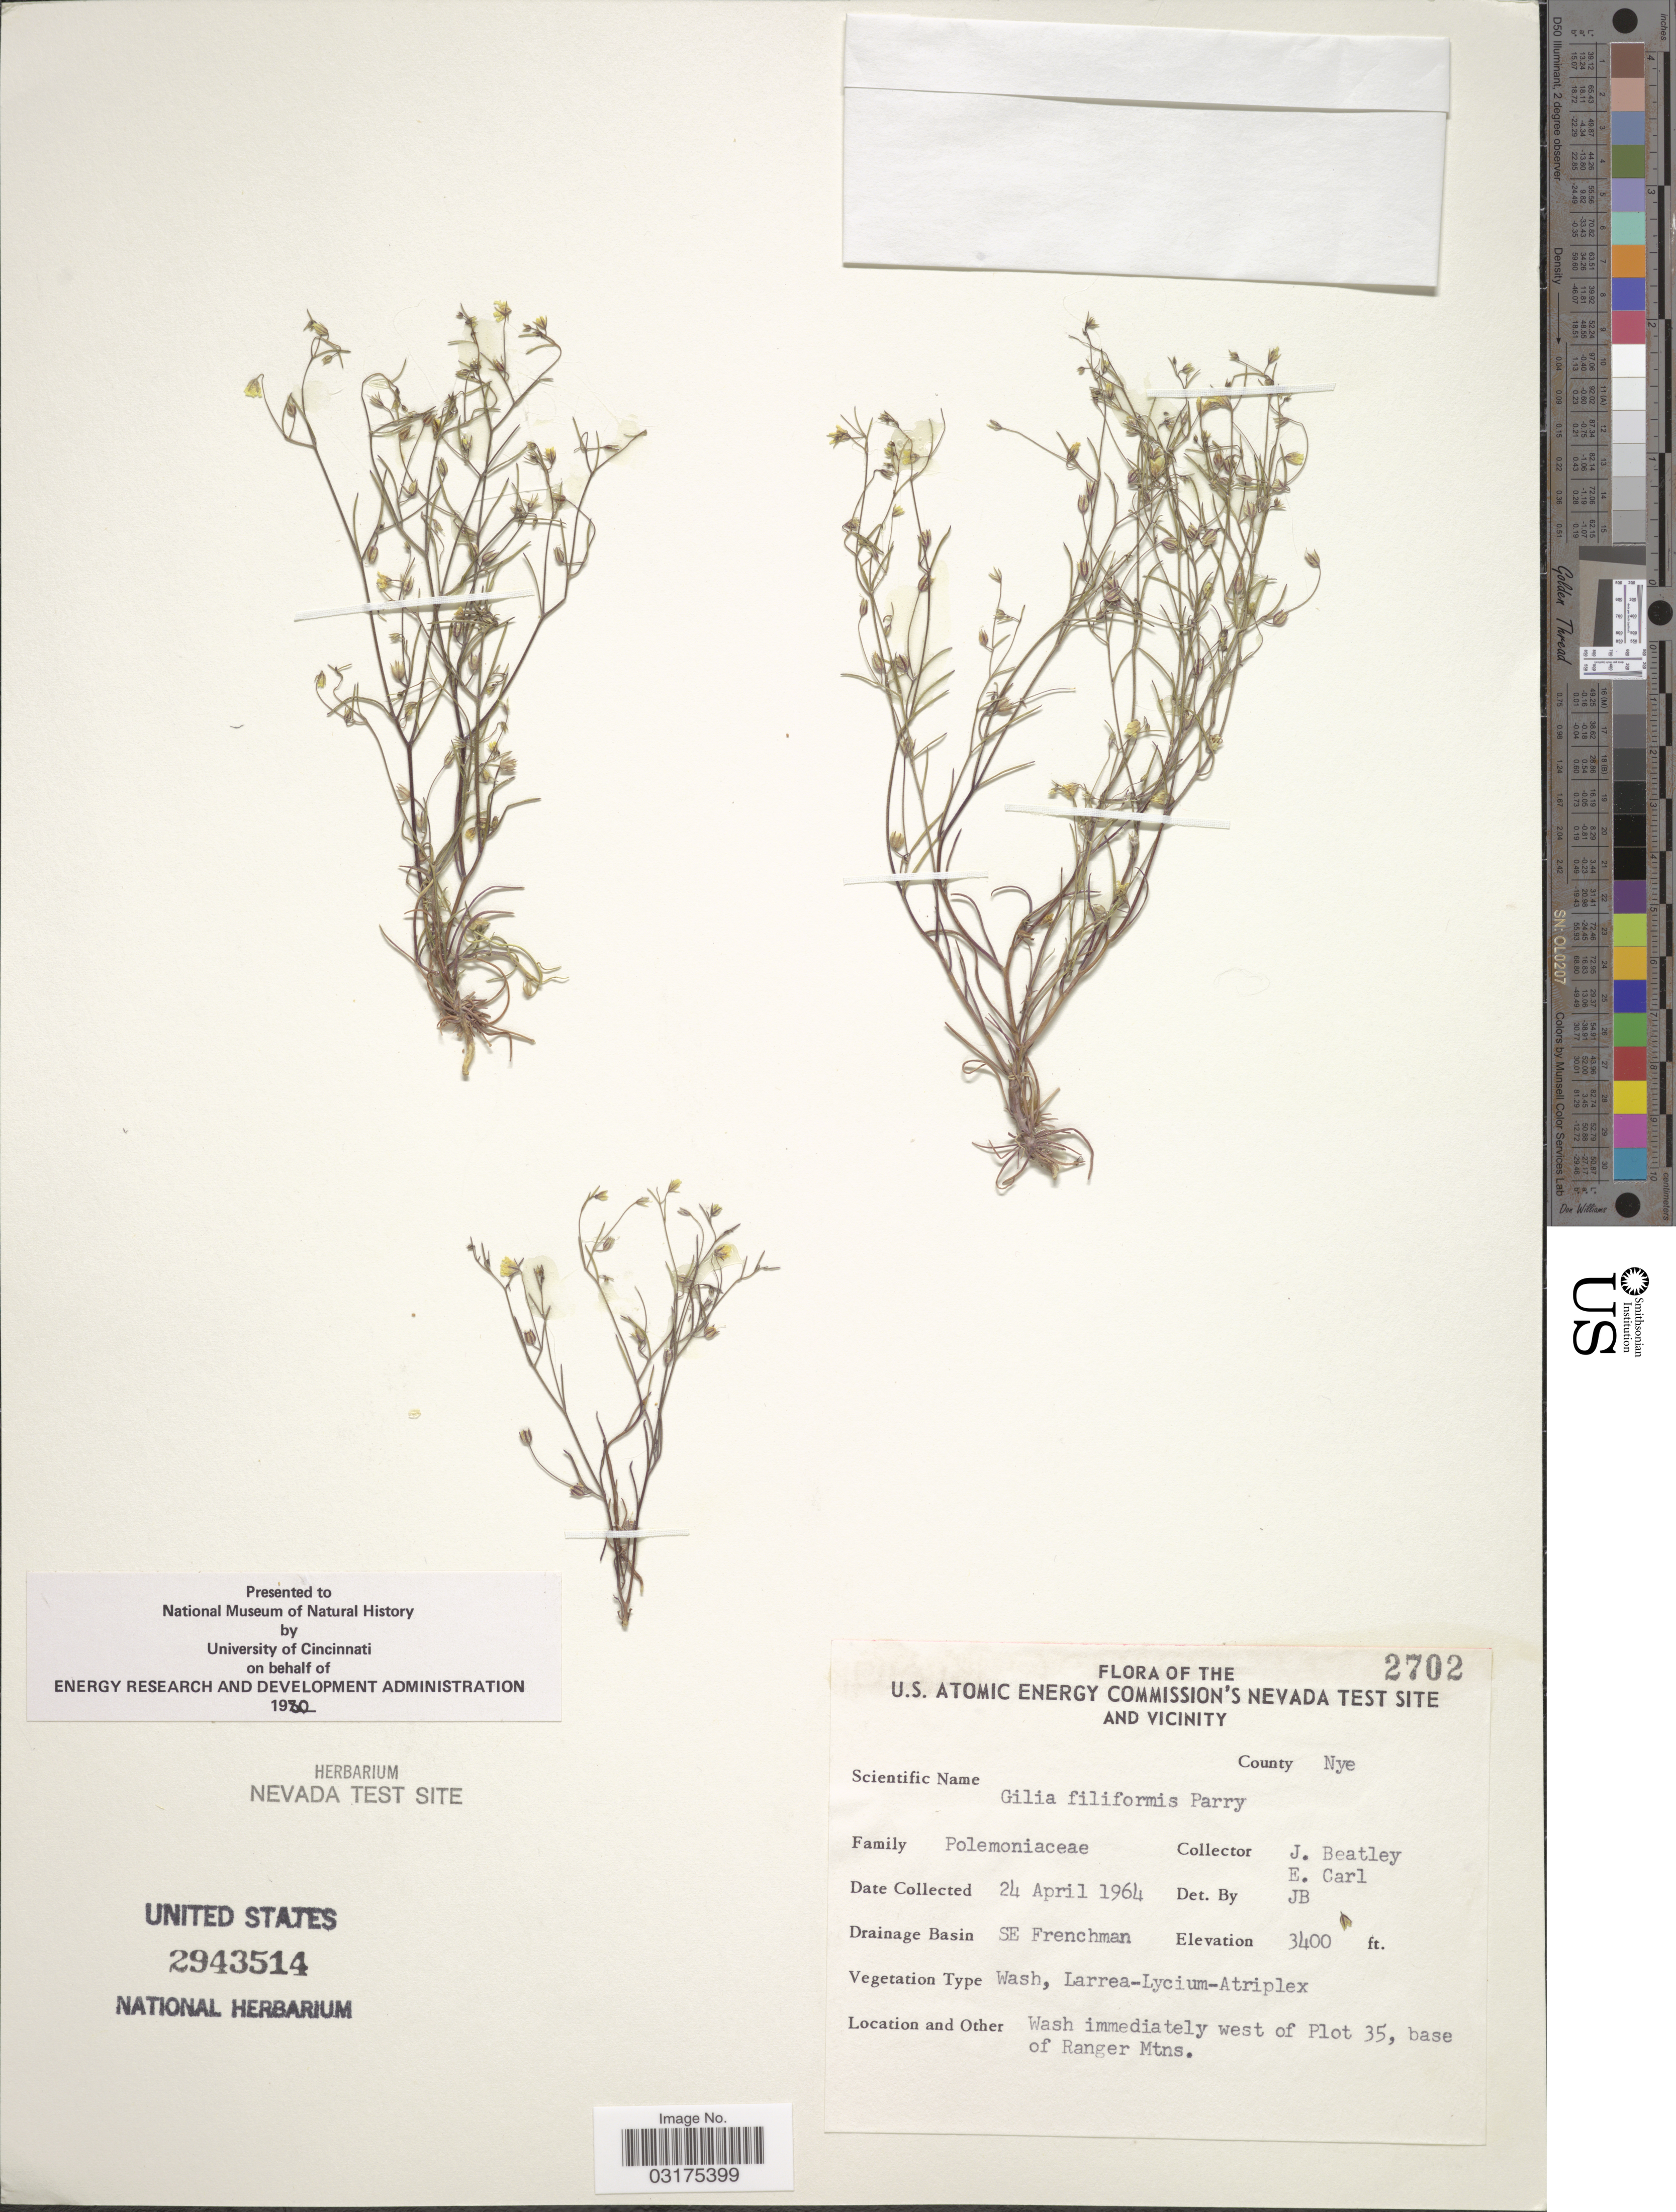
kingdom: Plantae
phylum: Tracheophyta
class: Magnoliopsida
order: Ericales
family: Polemoniaceae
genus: Linanthus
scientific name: Linanthus filiformis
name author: (Parry ex A. Gray) J.M. Porter & L.A. Johnson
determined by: Strong, Mark T., (BOT), Smithsonian Institution - National Museum of Natural History (UNITED STATES)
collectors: J. C. Beatley & E. Carl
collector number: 2702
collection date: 1964-04-24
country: United States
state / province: Nevada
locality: The U.S. Atomic Energy Commission's Nevada Test Site And Vicinity, County Nye, Drainage Basin SE Frenchman, Wash immediately west of Plot 35, base of Ranger Mtns.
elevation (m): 1036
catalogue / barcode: US 2943514